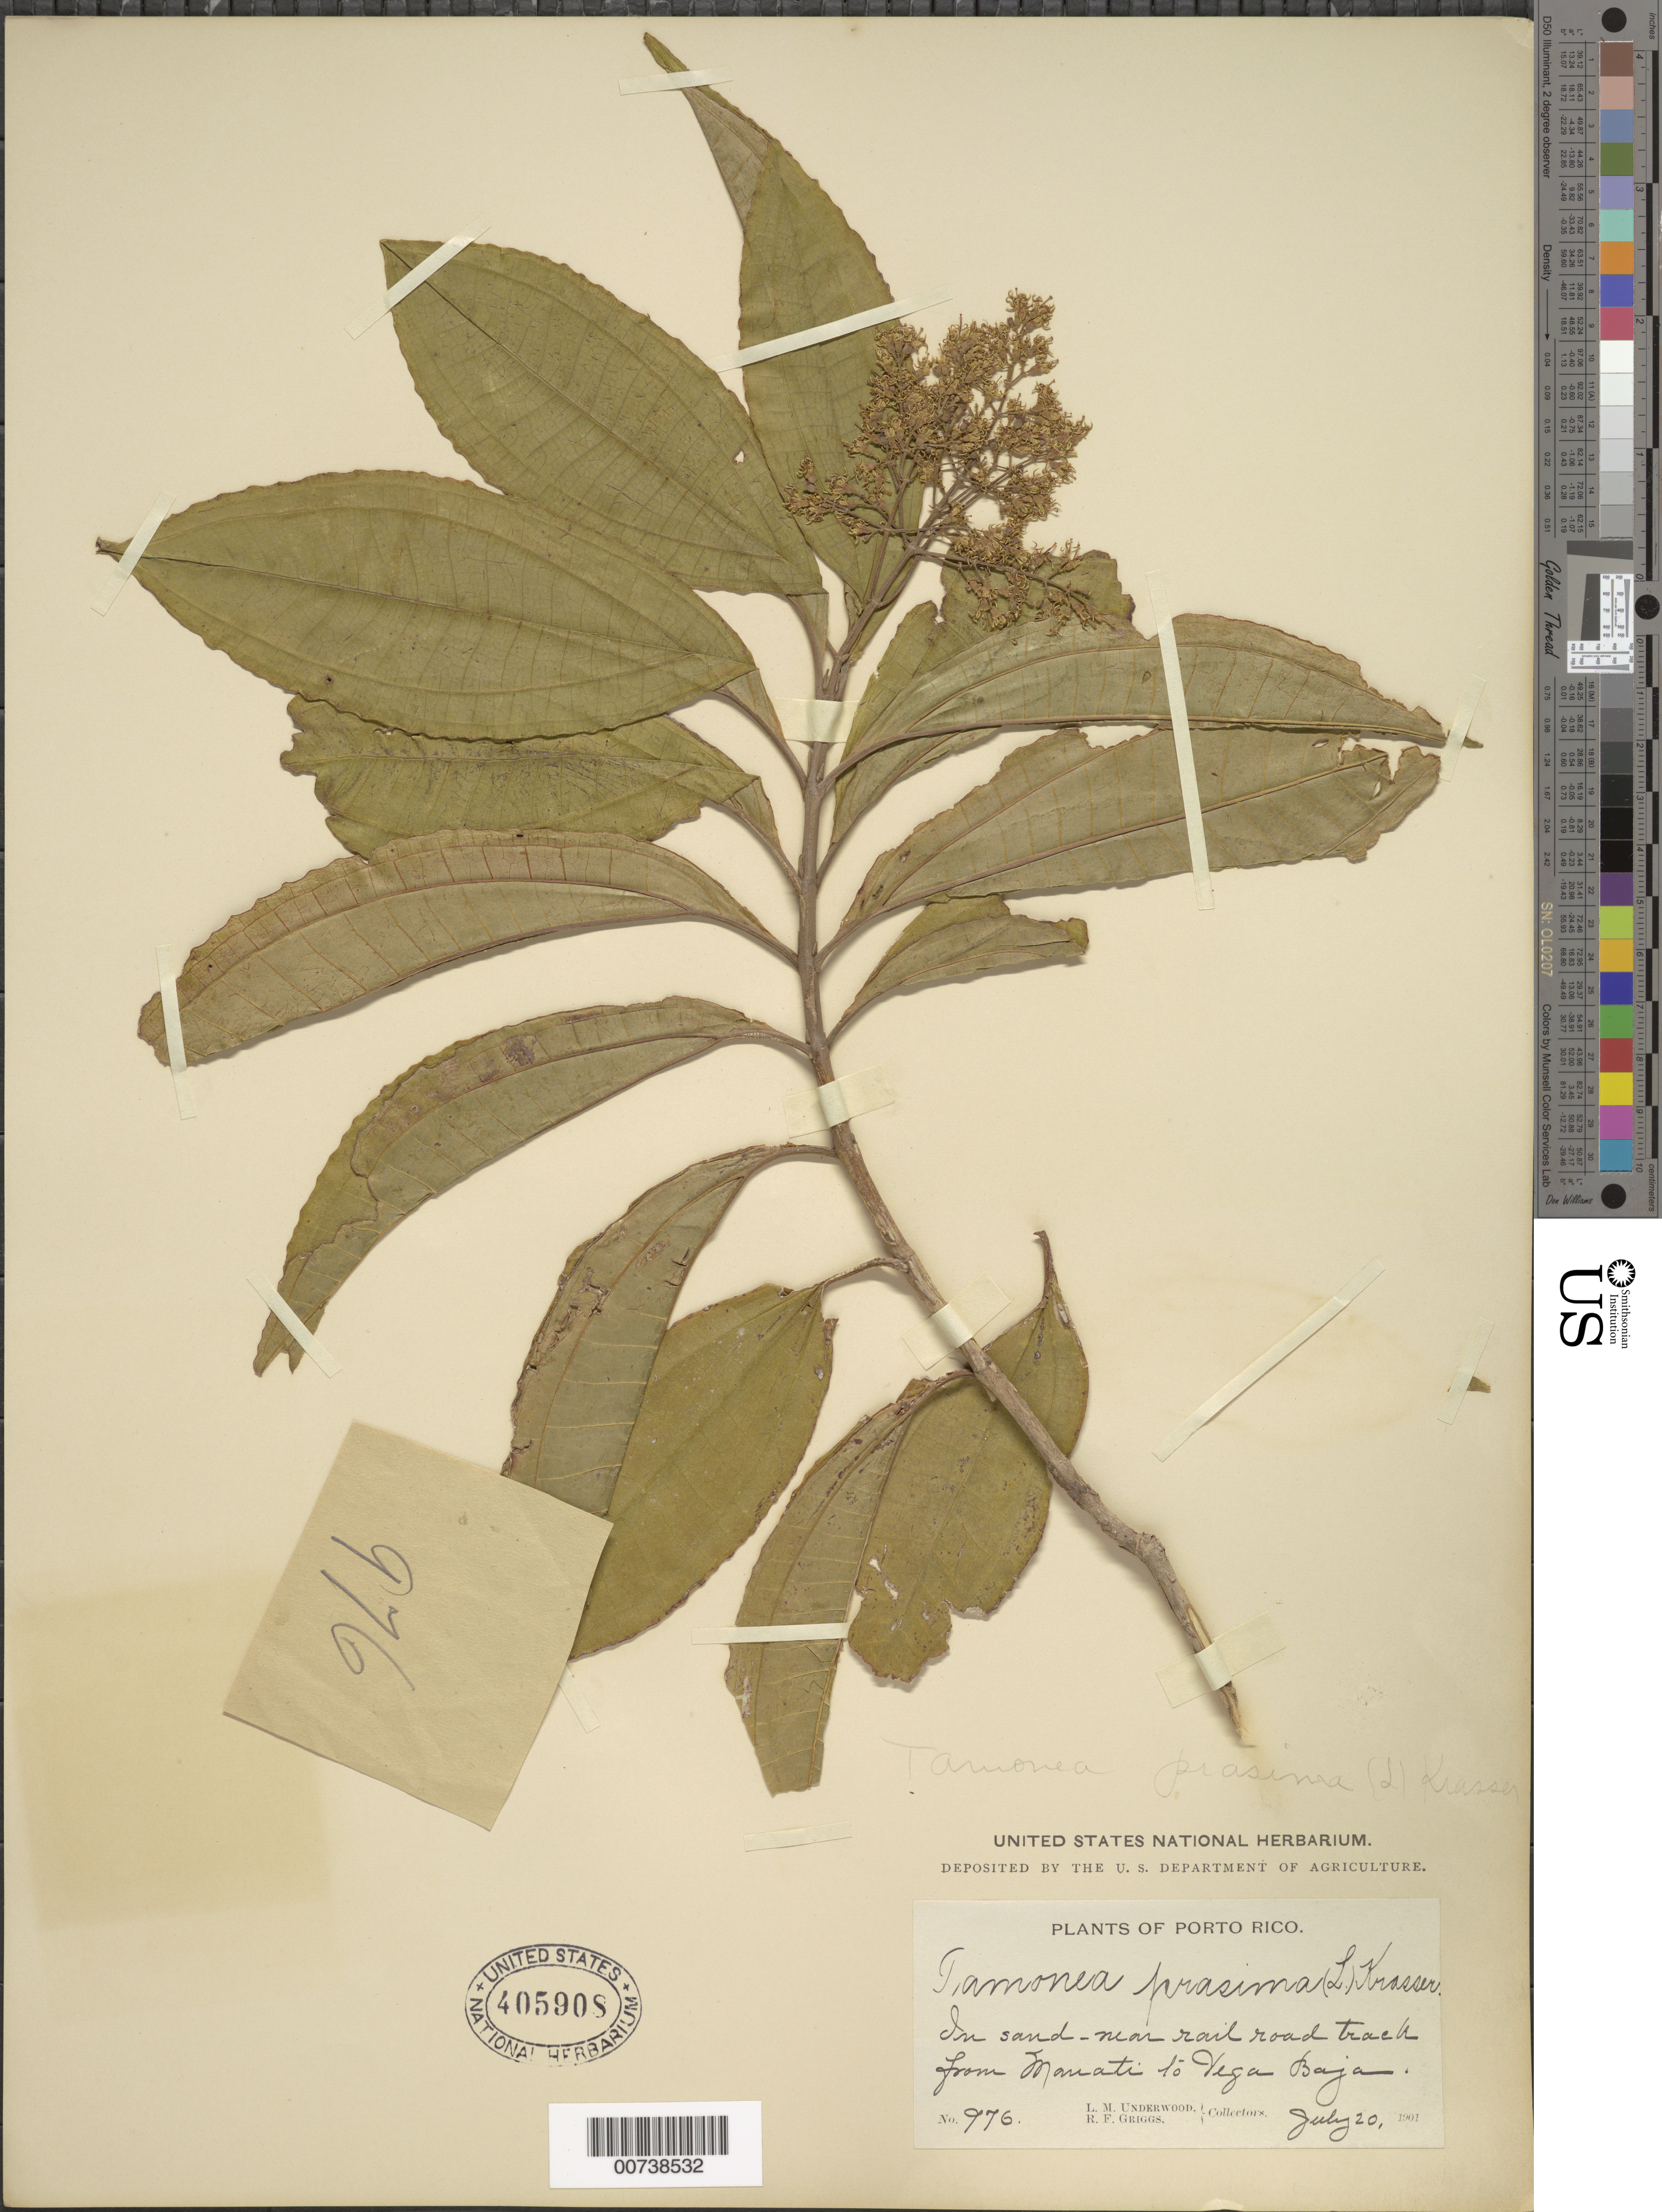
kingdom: Plantae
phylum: Tracheophyta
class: Magnoliopsida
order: Myrtales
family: Melastomataceae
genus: Miconia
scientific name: Miconia prasina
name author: (Sw.) DC.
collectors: L. M. Underwood & R. F. Griggs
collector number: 976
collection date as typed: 20 Jul 1901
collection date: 1901-07-20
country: Puerto Rico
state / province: Vega Baja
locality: Near rail road track from Manatí to Vega Baja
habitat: In sand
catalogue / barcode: US 405908-2